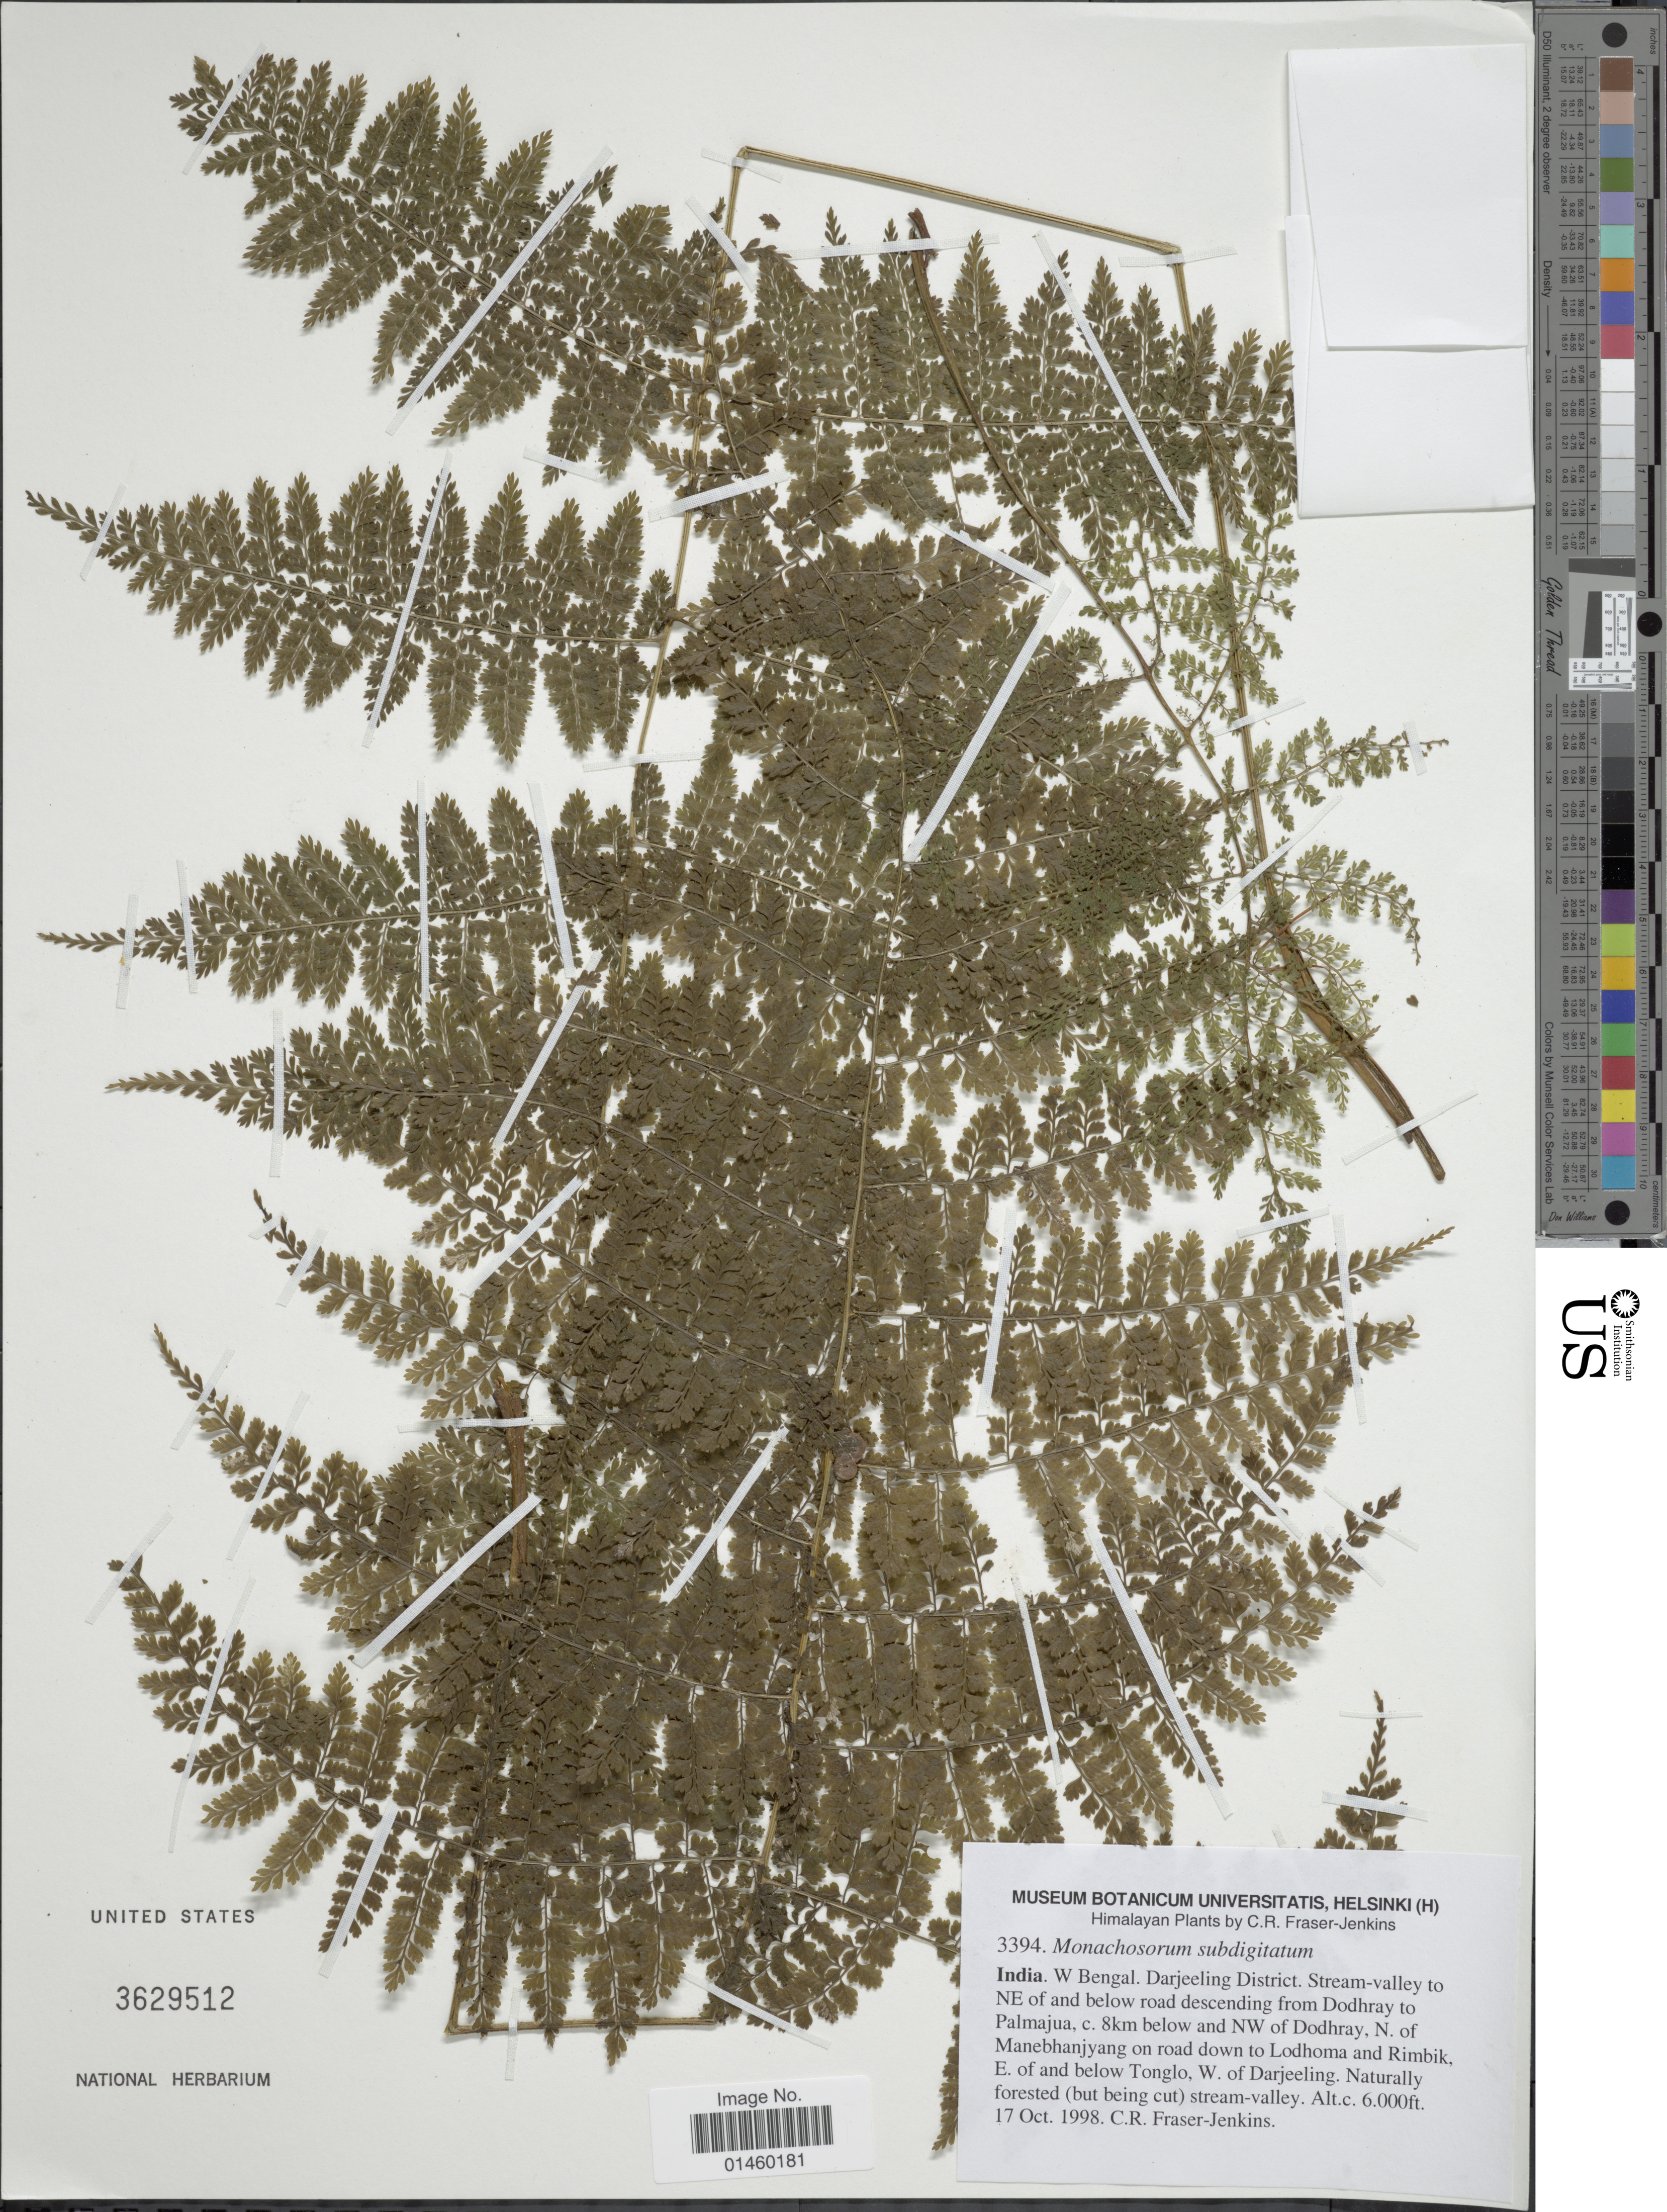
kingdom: Plantae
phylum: Tracheophyta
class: Polypodiopsida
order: Polypodiales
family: Dennstaedtiaceae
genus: Monachosorum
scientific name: Monachosorum subdigitatum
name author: (Blume) Kuhn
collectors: C. R. Fraser-Jenkins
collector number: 3394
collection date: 1998-10-17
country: India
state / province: West Bengal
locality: W Bengal. Darjeeling District. Stream-valley to NE of and below road descending from Dodhray to Palmajua, c.8km below and NW of Dodhray, N. of Manebhanjyang on road down to Lodhoma and Rimbik, E. of and below Tonglo, W. of Darjeeling.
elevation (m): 1829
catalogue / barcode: US 3629512